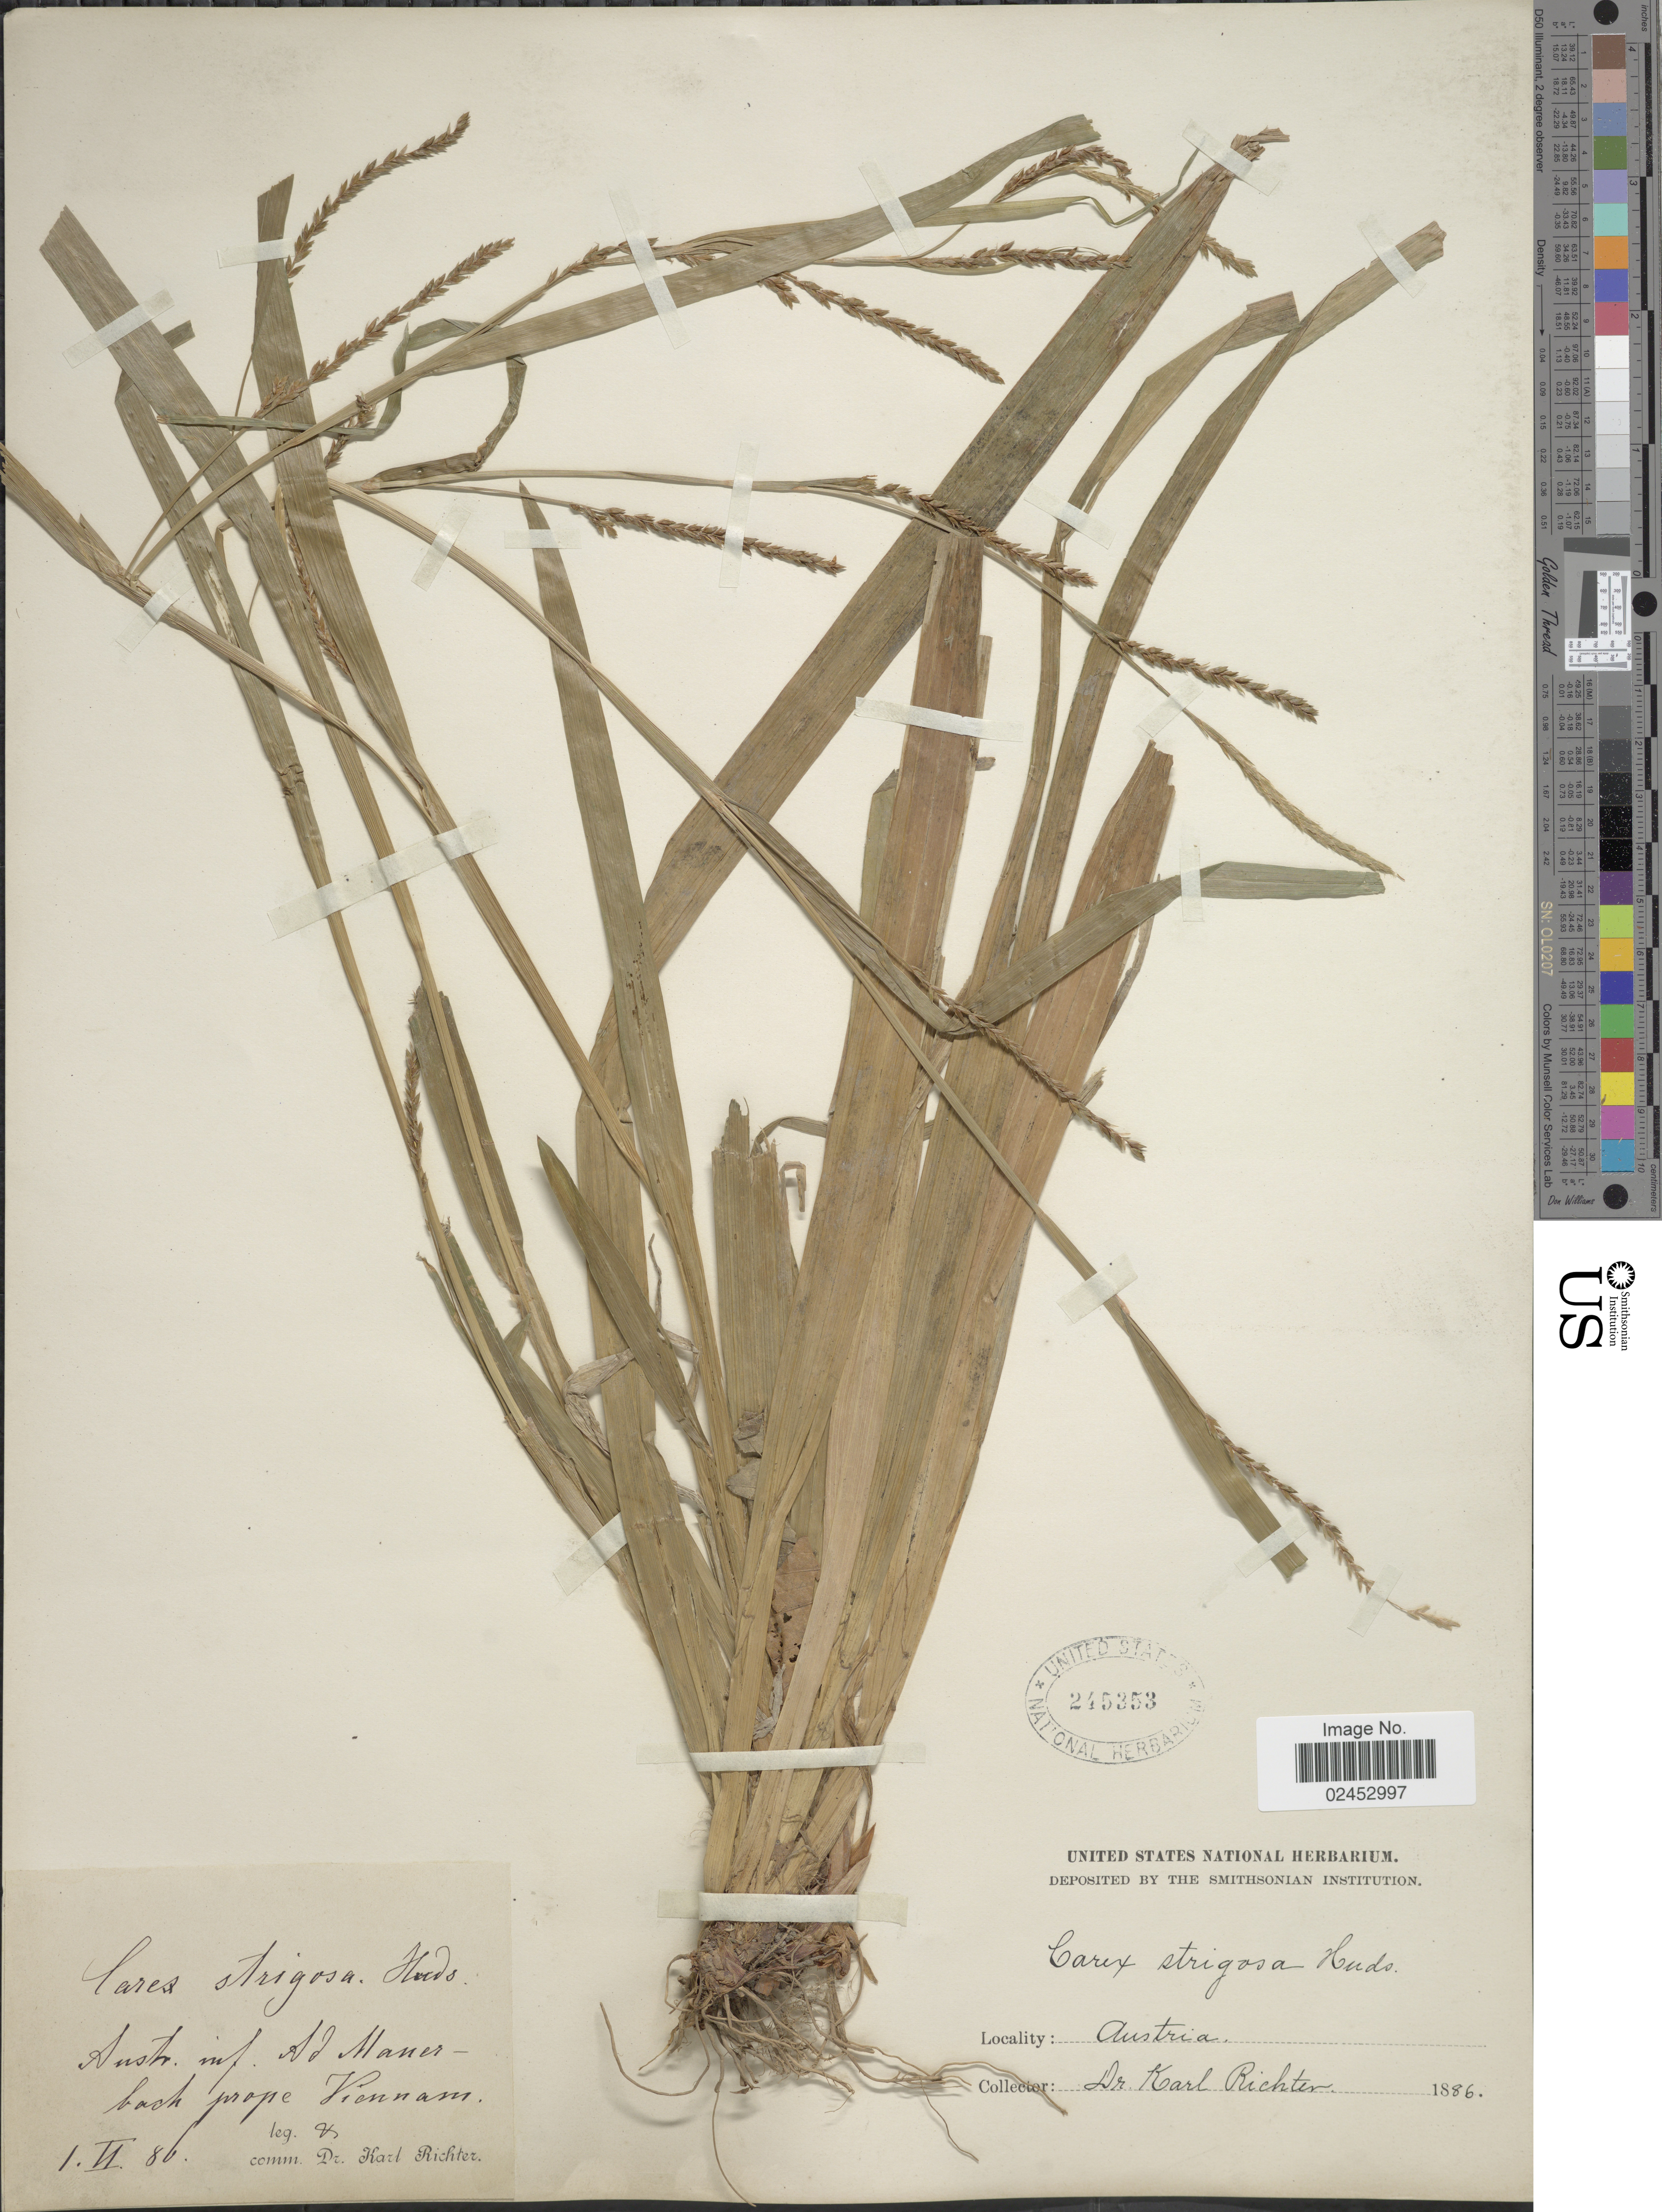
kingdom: Plantae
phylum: Tracheophyta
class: Liliopsida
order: Poales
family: Cyperaceae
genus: Carex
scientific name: Carex strigosa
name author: Huds.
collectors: K. Richter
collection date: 1886-06-01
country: Austria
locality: Austr. inf. Ad Manerbach prope Viennam.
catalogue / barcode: US 245353